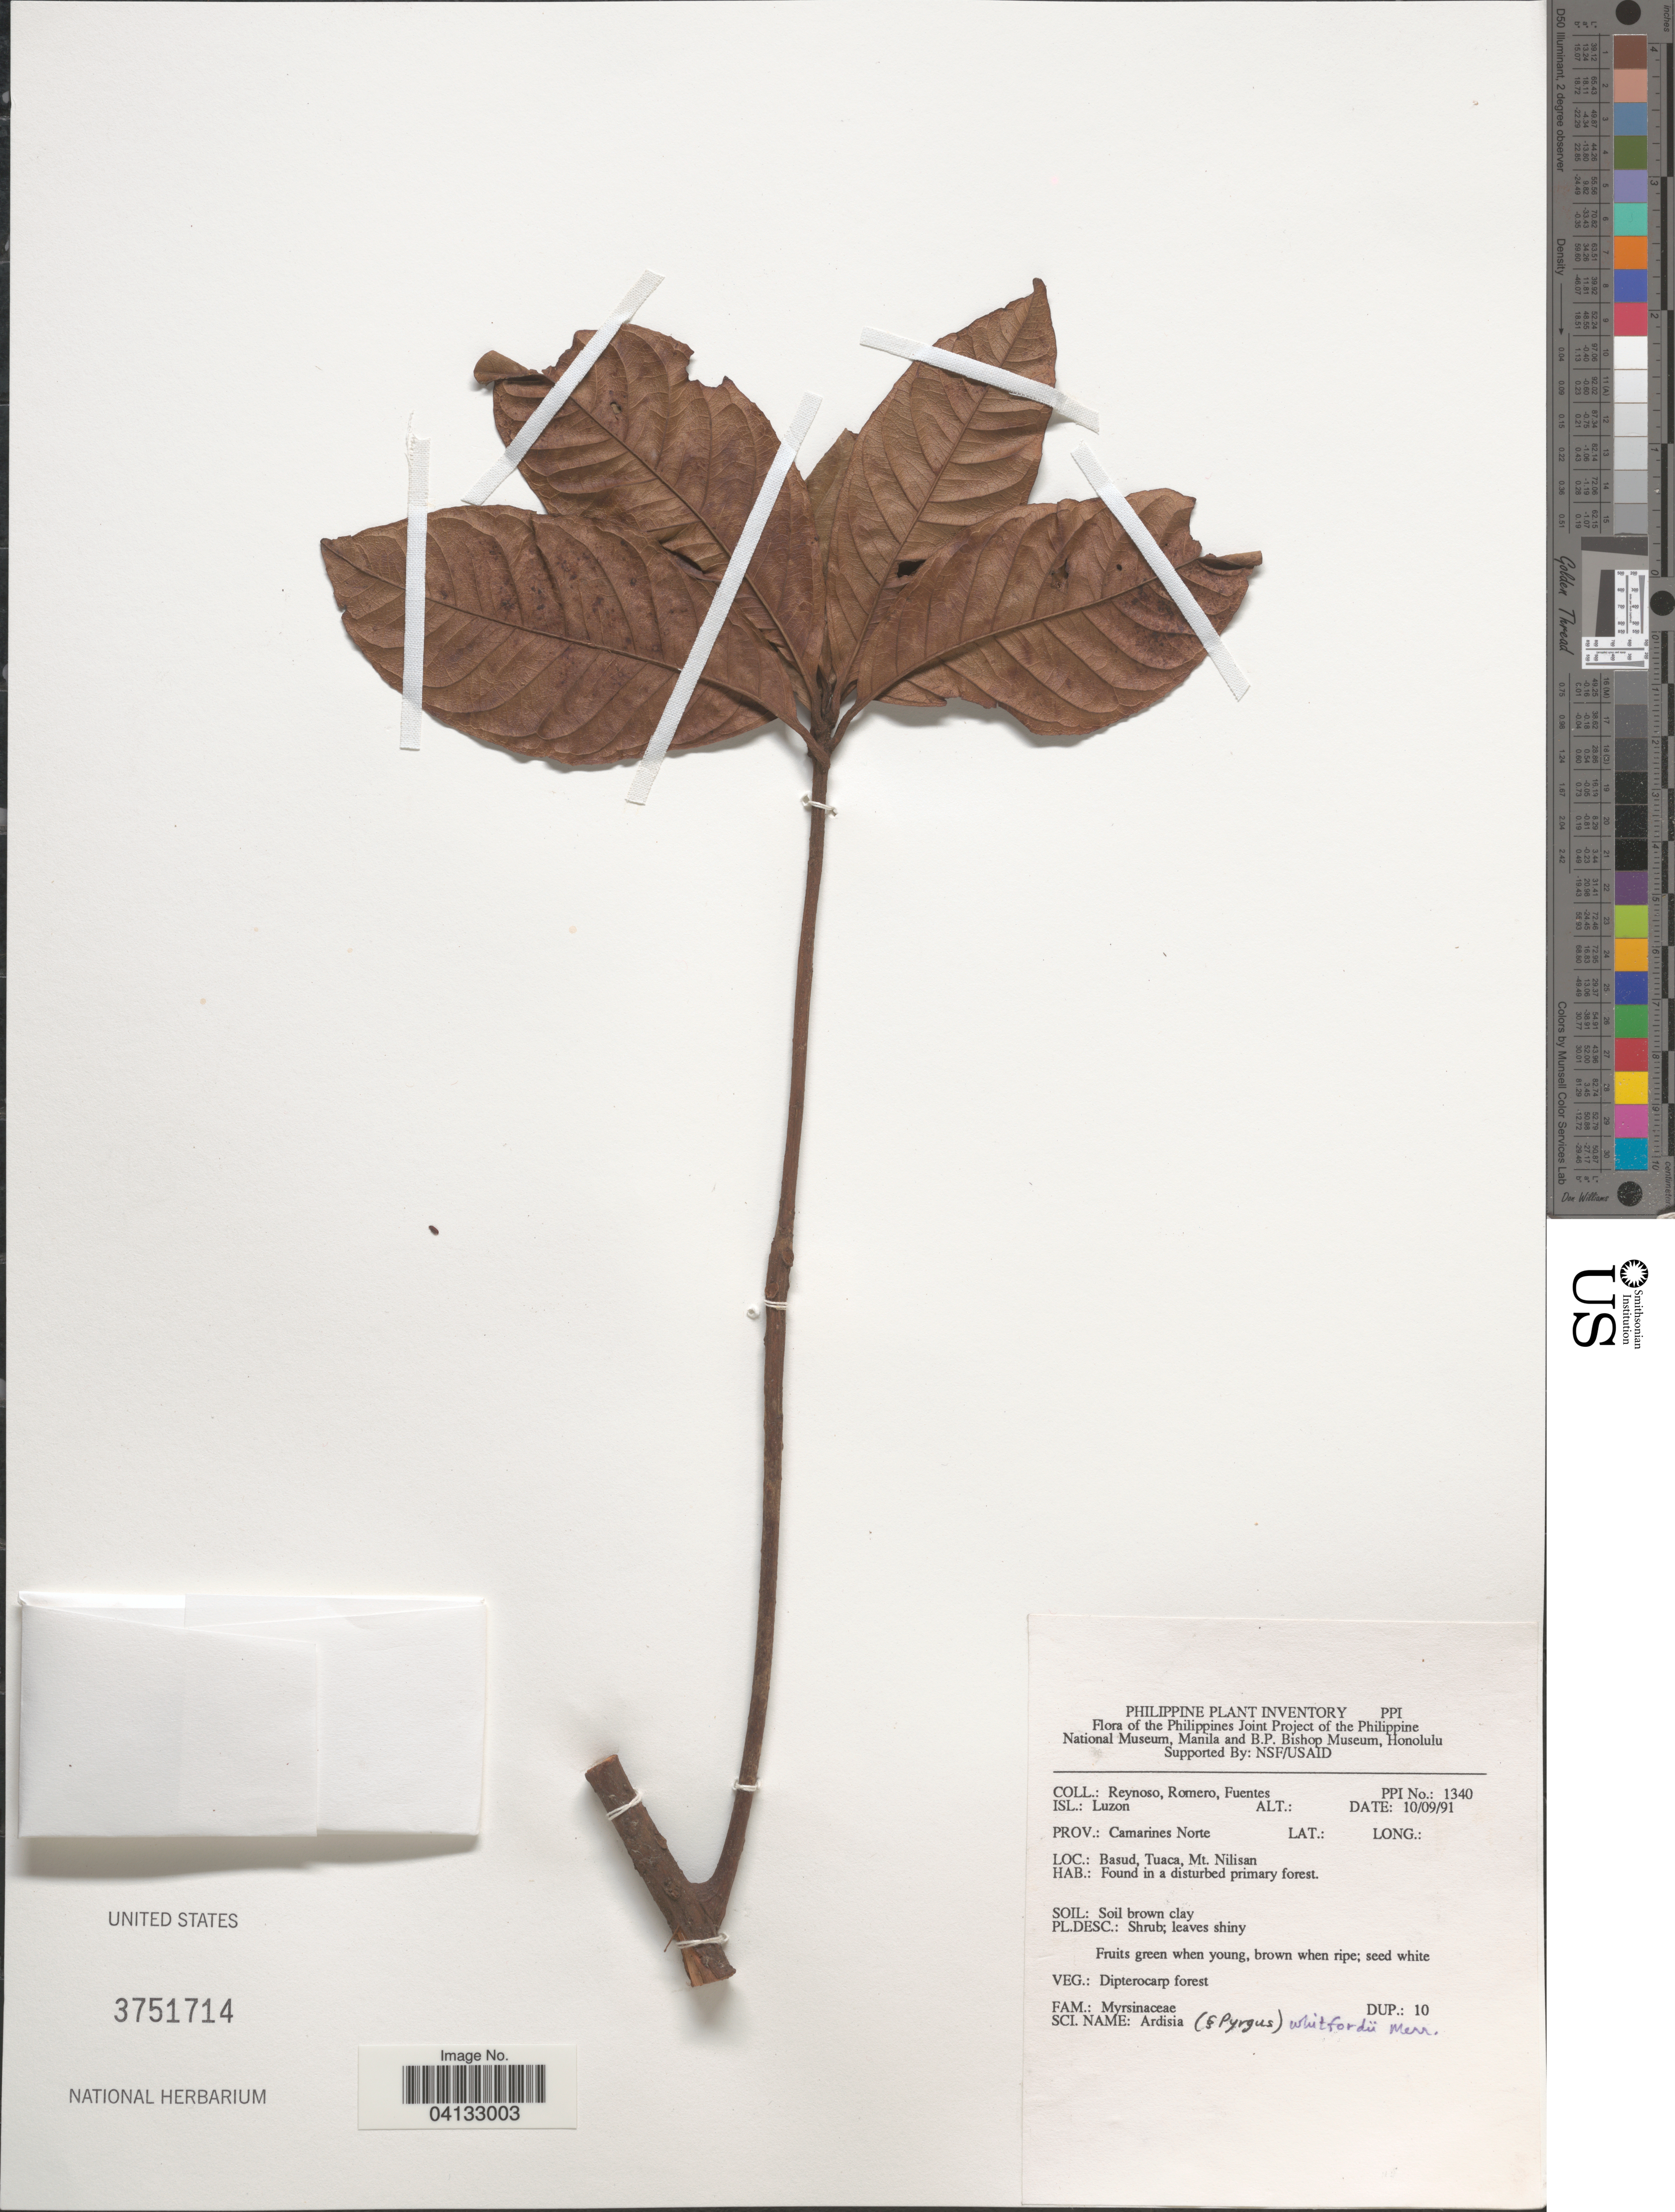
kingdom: Plantae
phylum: Tracheophyta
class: Magnoliopsida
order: Ericales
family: Primulaceae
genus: Ardisia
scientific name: Ardisia whitfordii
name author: Mez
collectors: E. Reynoso, -. Romero & -. Fuentes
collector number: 1340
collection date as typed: Transcribed d/m/y: 10/9/91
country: Philippines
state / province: Bicol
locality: Isl.: Luzon. Prov.: Camarines Norte. Basud, Tuaca, Mt. Nilisan.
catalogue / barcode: US 3751714